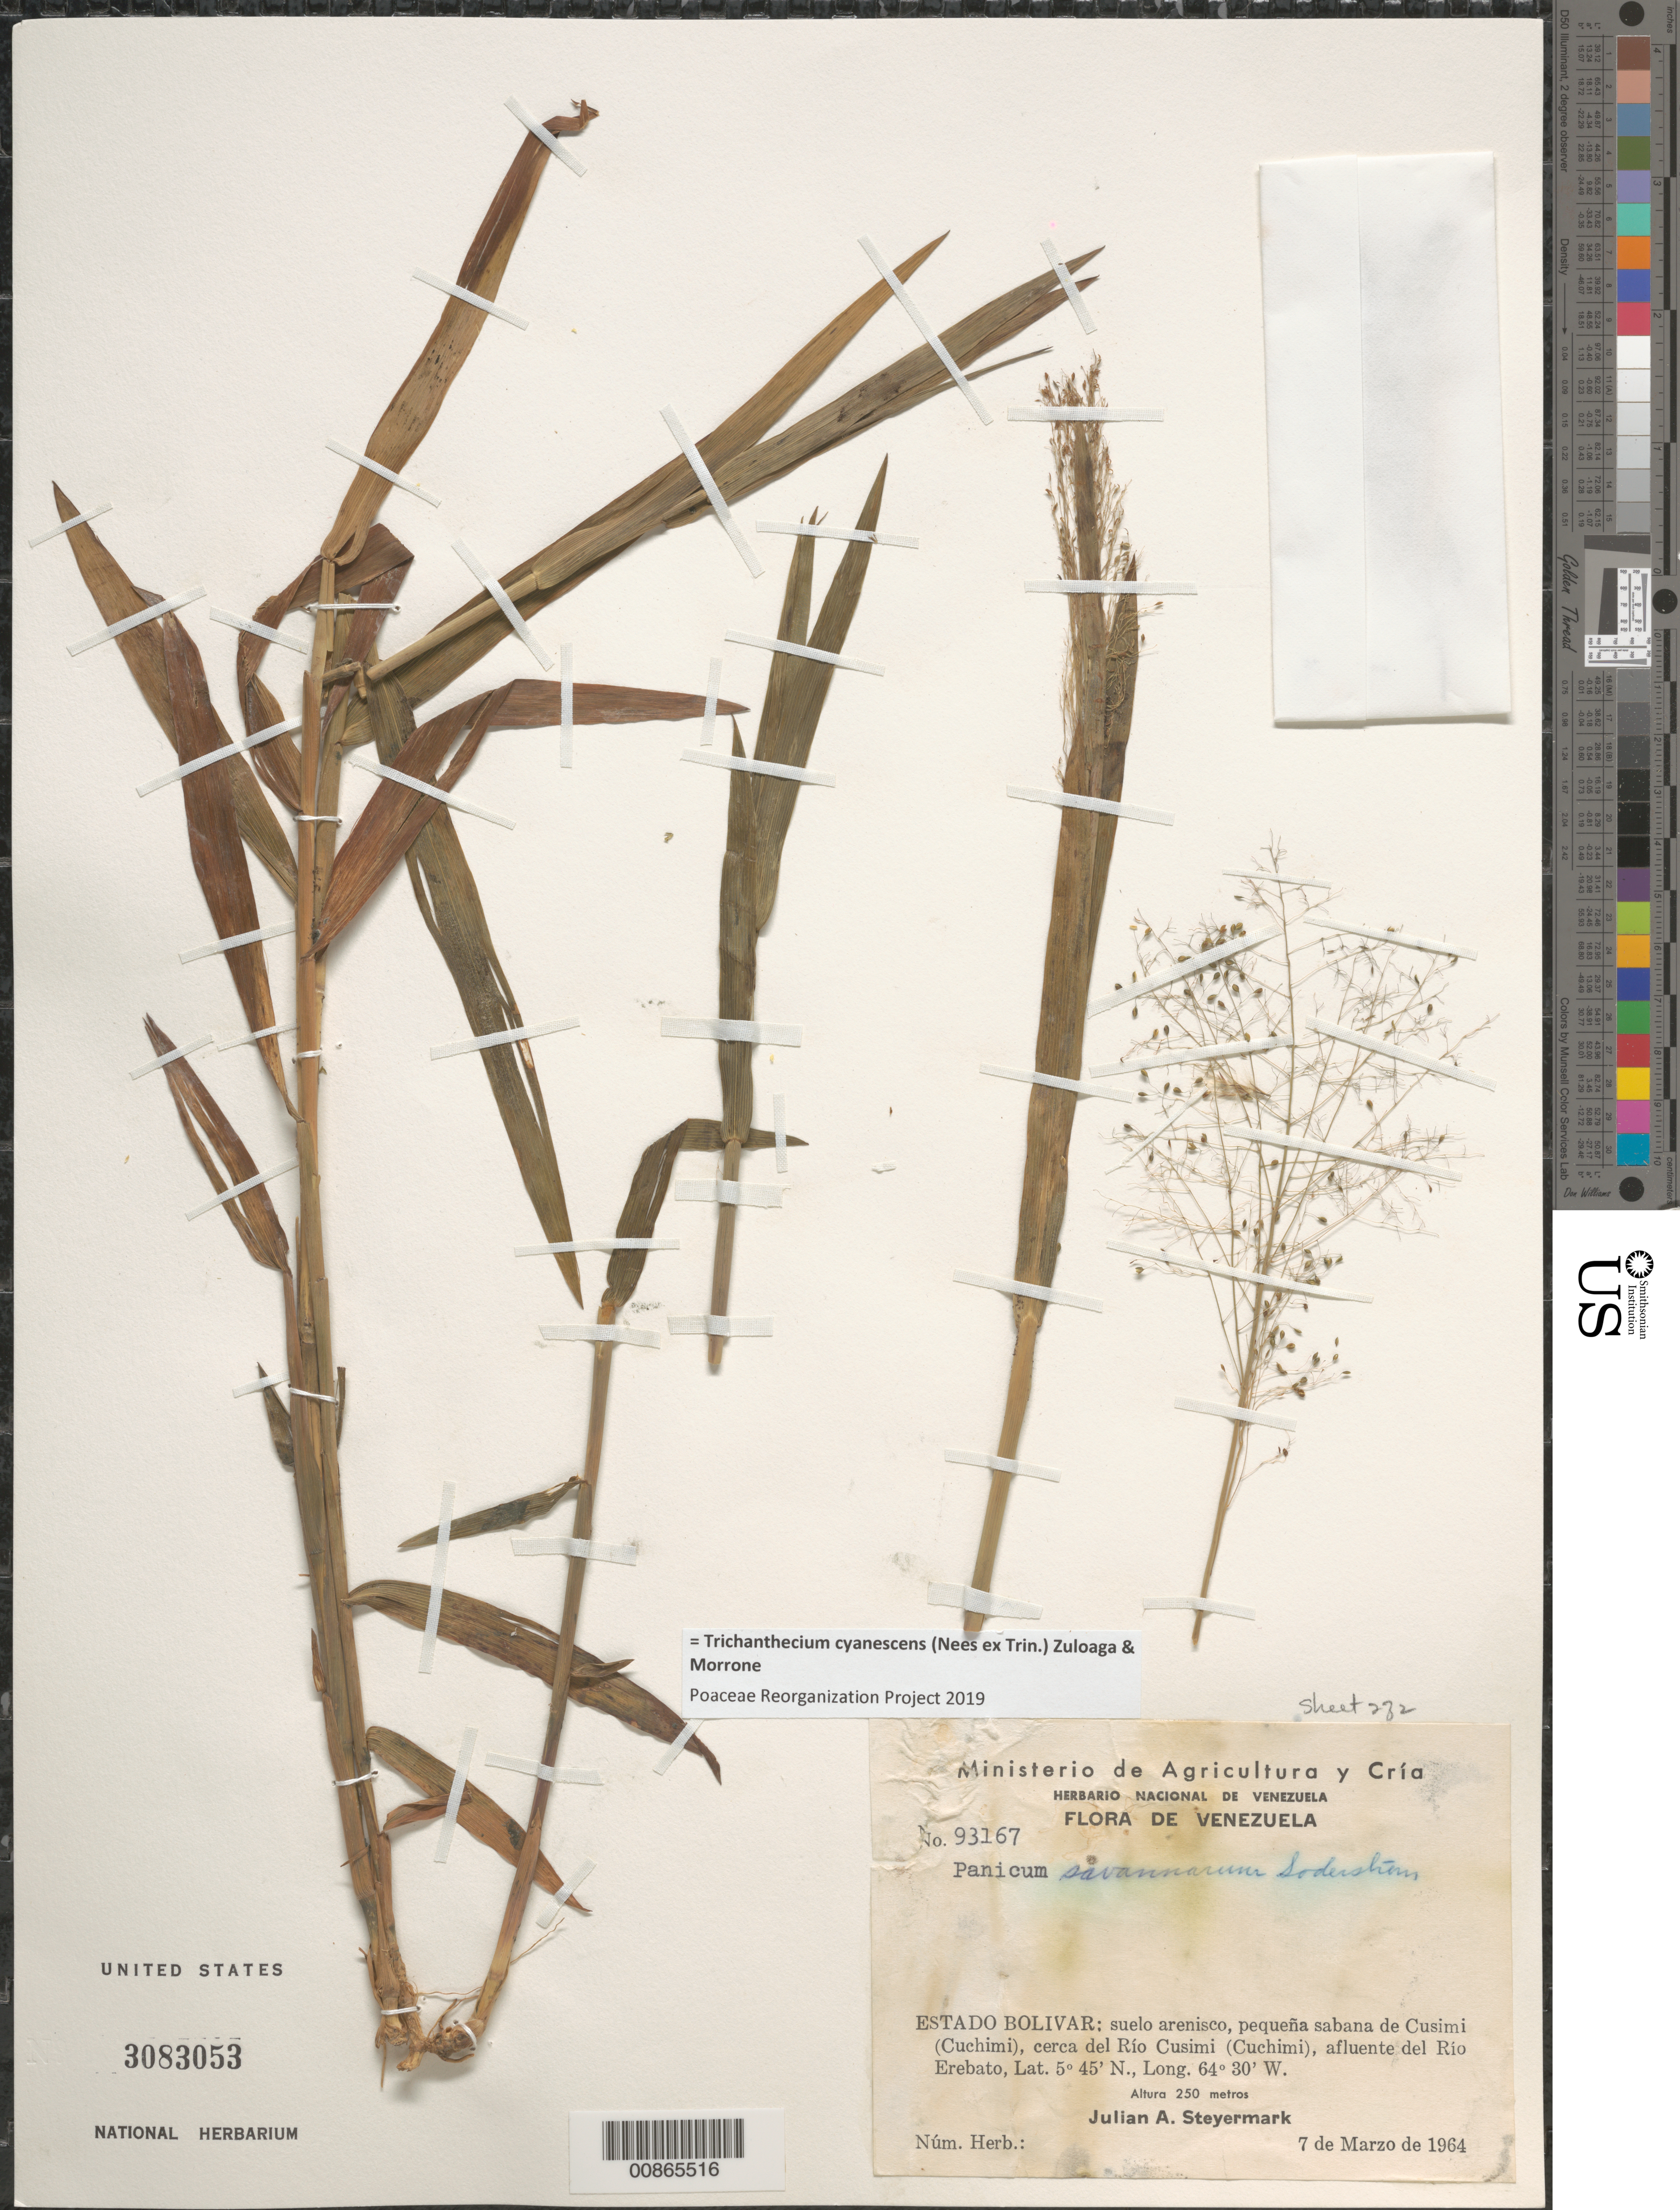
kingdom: Plantae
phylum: Tracheophyta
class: Liliopsida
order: Poales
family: Poaceae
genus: Trichanthecium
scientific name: Trichanthecium cyanescens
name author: (Nees ex Trin.) Zuloaga & Morrone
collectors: J. Steyermark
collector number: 93167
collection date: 1964-03-07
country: Venezuela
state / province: Bolivar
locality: Suelo arenisco, pequeña sabana de Cusimi (Cuchimi), cerca del Río Cusimi (Cuchimi), afluente del Río Erebato.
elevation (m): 250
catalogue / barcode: US 3083053